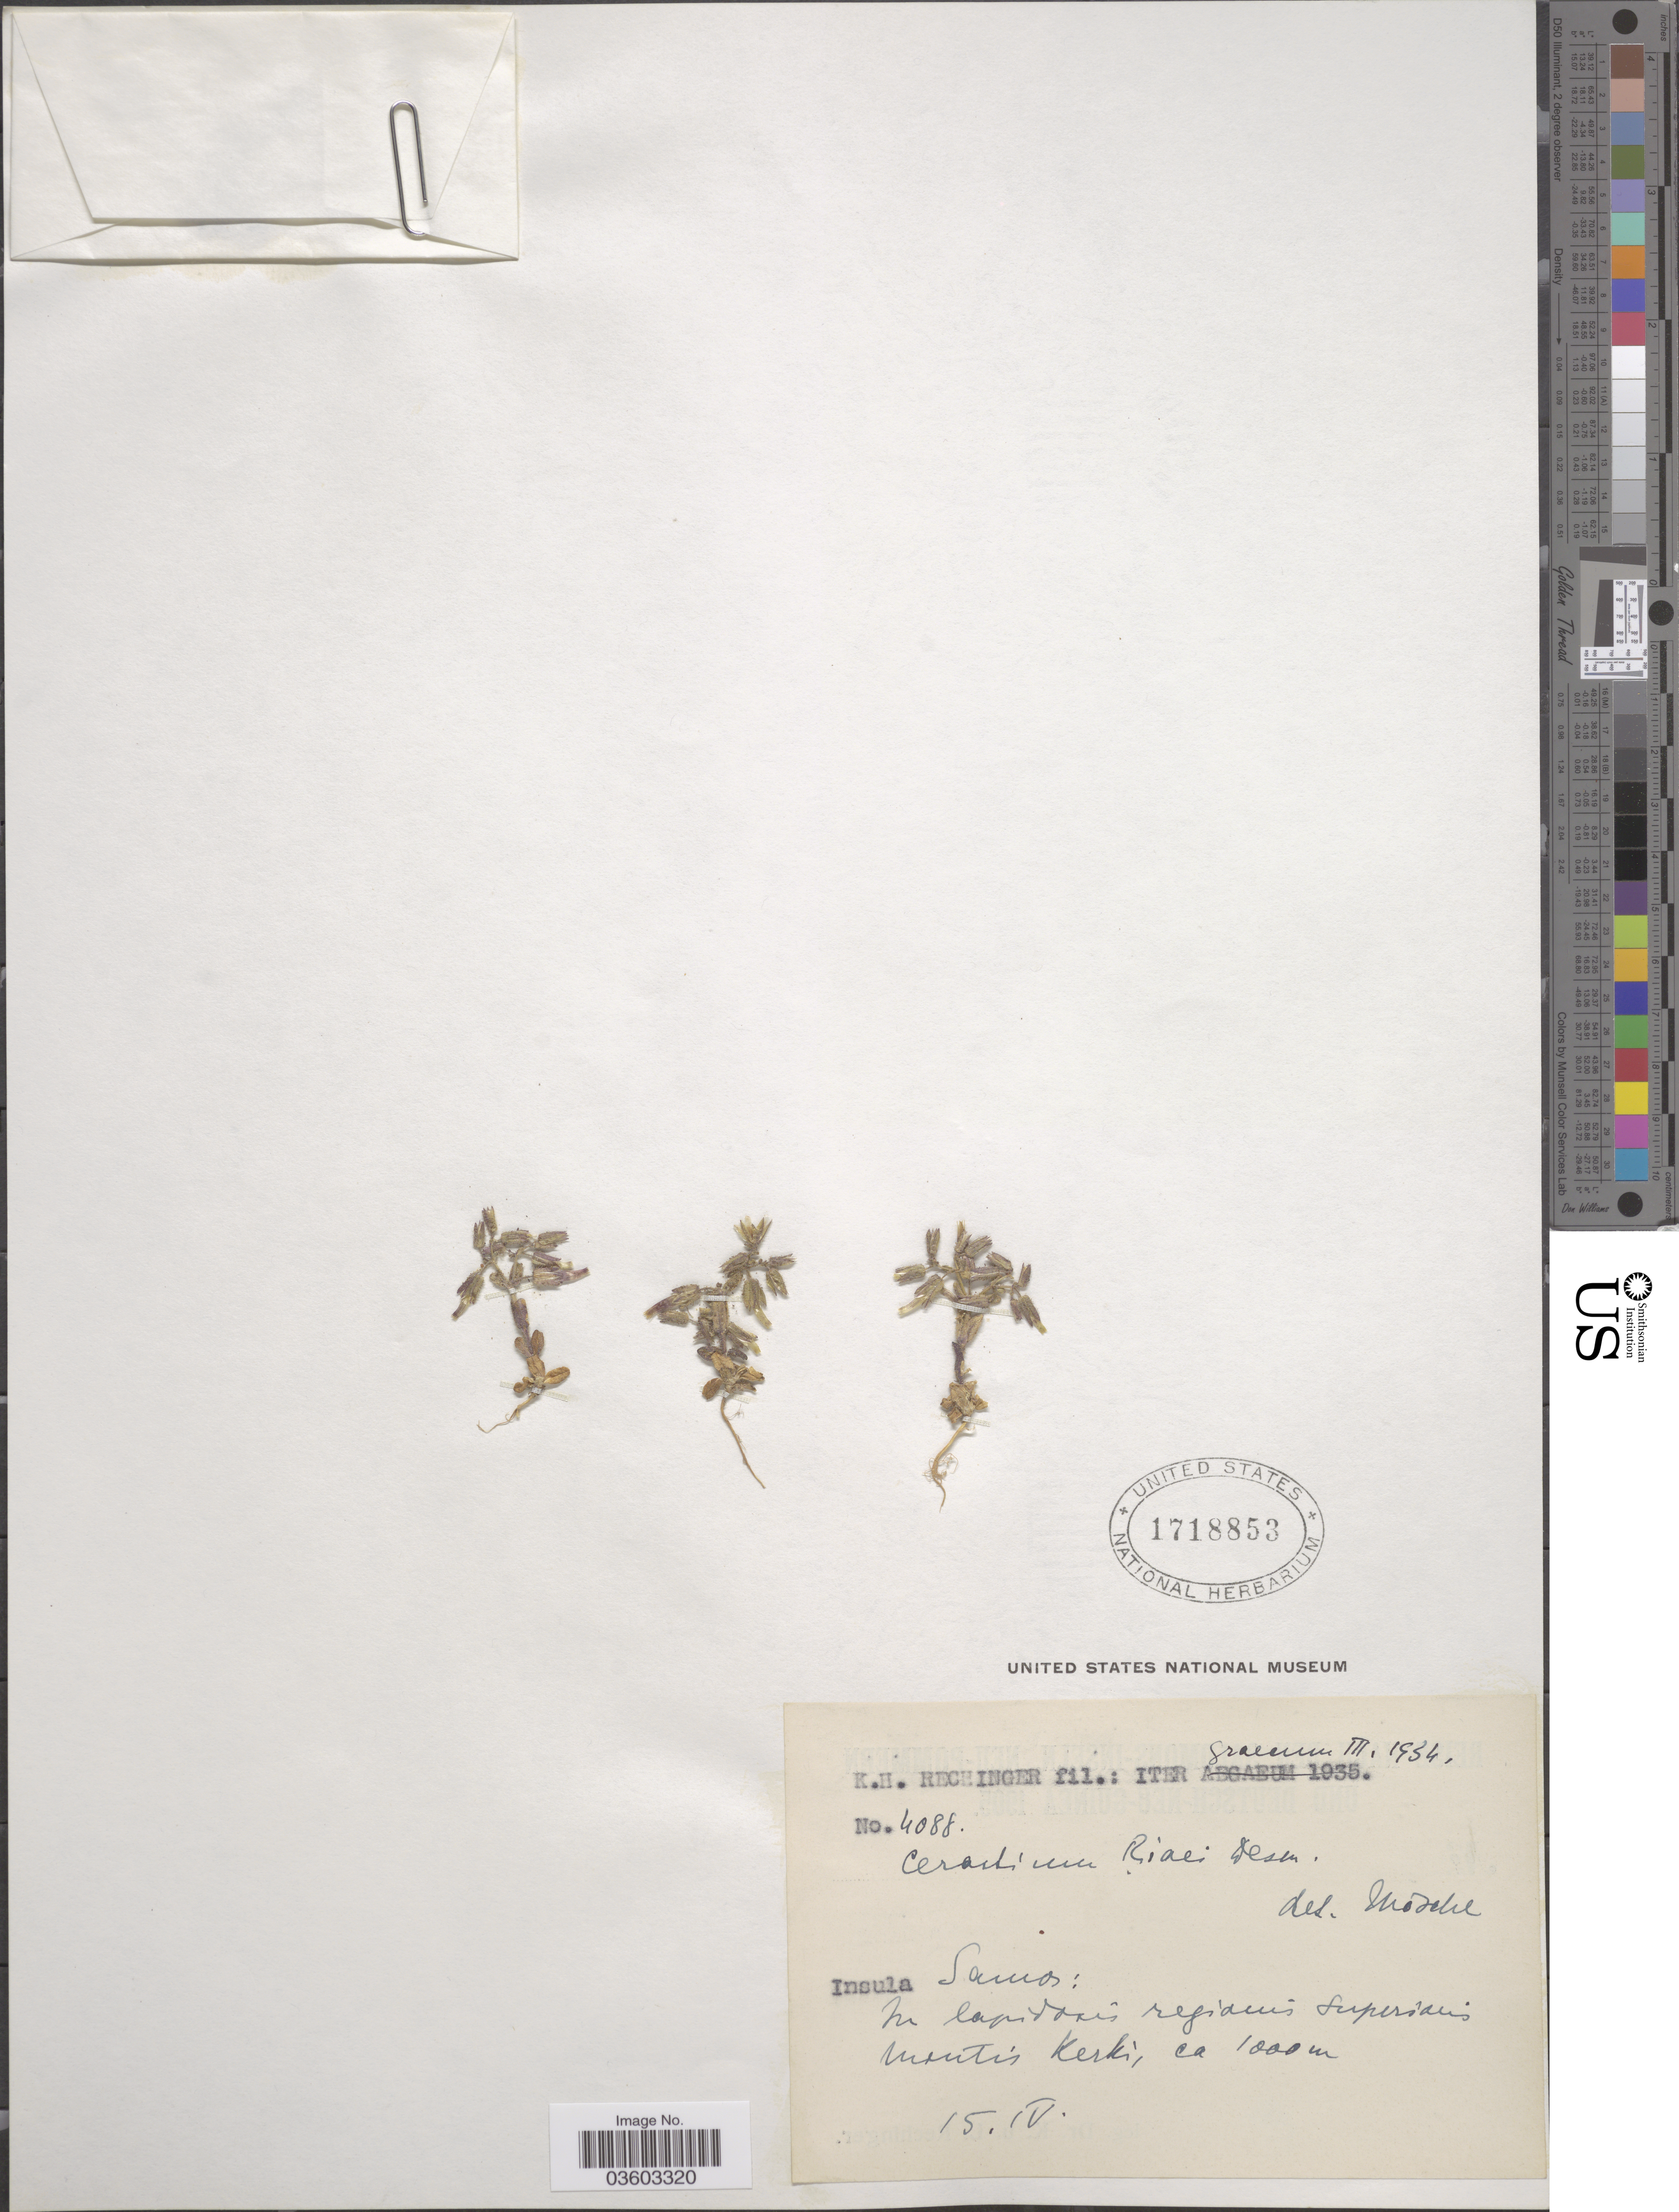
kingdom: Plantae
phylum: Tracheophyta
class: Magnoliopsida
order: Caryophyllales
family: Caryophyllaceae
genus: Cerastium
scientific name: Cerastium riaei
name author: Des Moul. ex J. Gay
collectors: K. H. Rechinger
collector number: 4088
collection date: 1934-04-15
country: Greece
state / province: North Aegean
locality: Graecum III [unsure placement]. Insula Samos: In lapadosis regidius superiacis montis Kerki.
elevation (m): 1000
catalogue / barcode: US 1718853